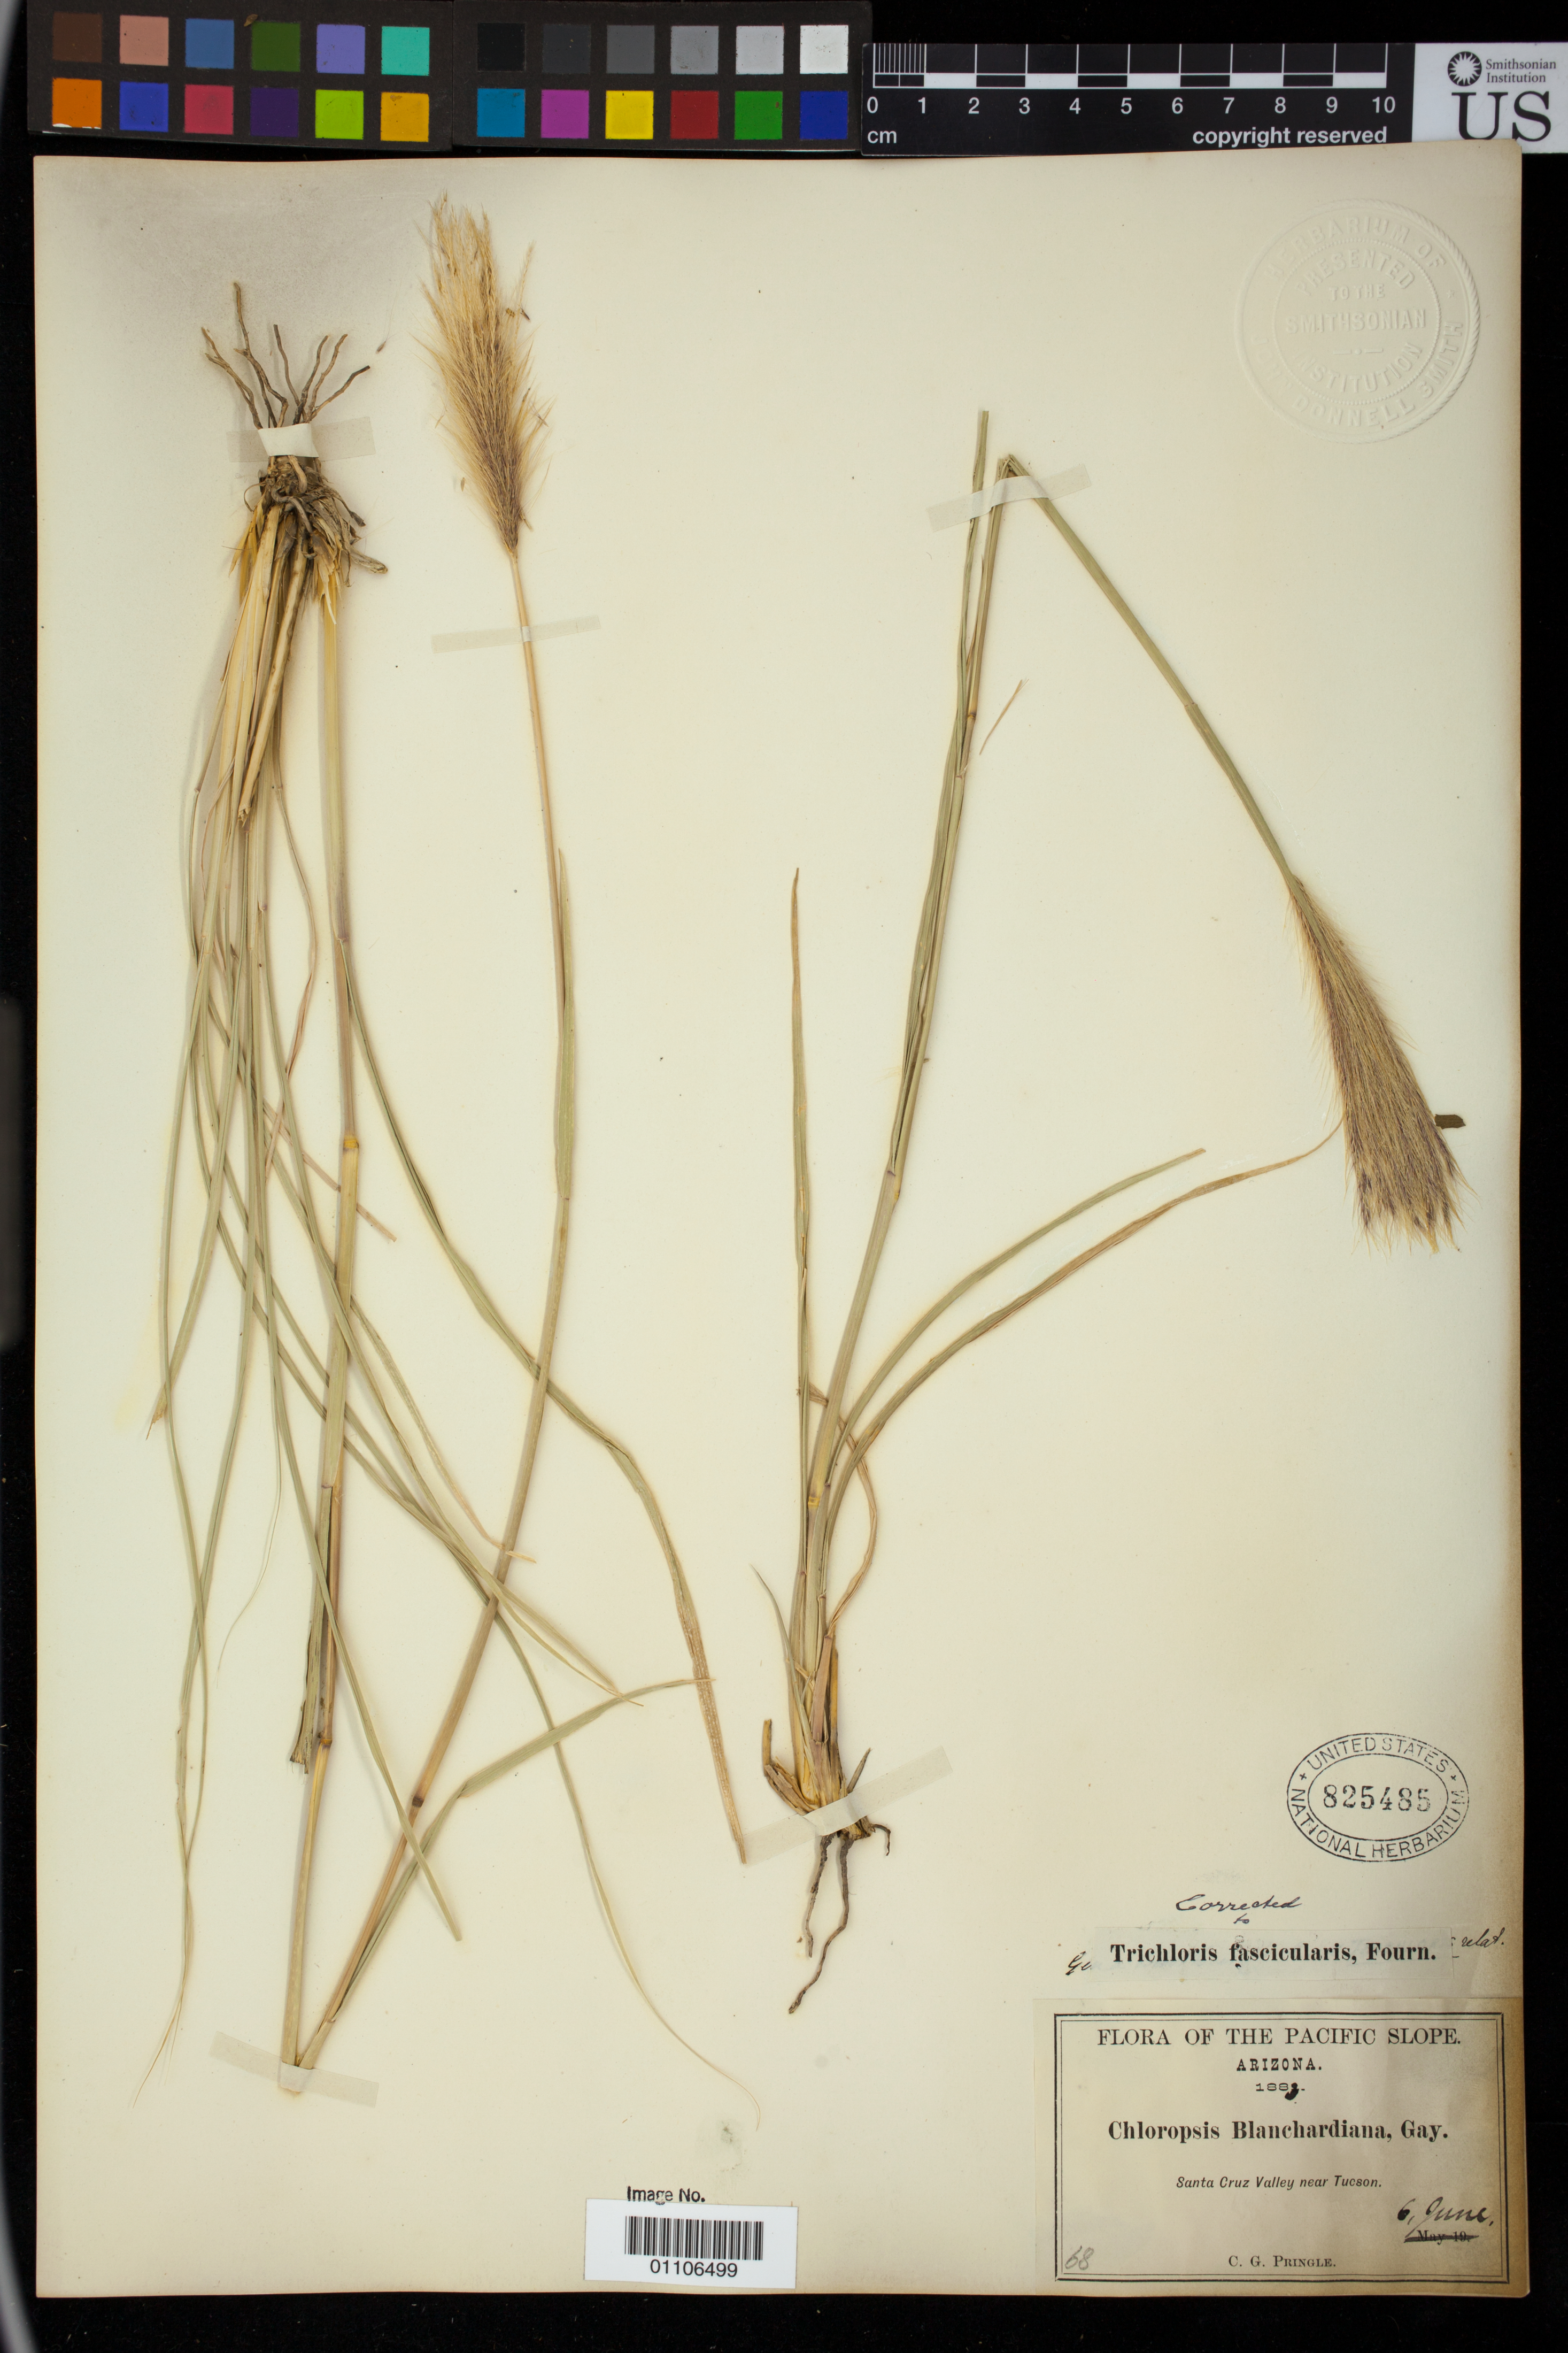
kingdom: Plantae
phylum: Tracheophyta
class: Liliopsida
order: Poales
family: Poaceae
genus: Trichloris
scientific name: Trichloris verticillata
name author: E. Fourn. ex Vasey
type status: Possible Syntype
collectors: C. G. Pringle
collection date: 1882-06-06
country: United States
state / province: Arizona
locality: Mesa near Tucson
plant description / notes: Protologue, "Texas, Arizona to Mexico".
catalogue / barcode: US 825485